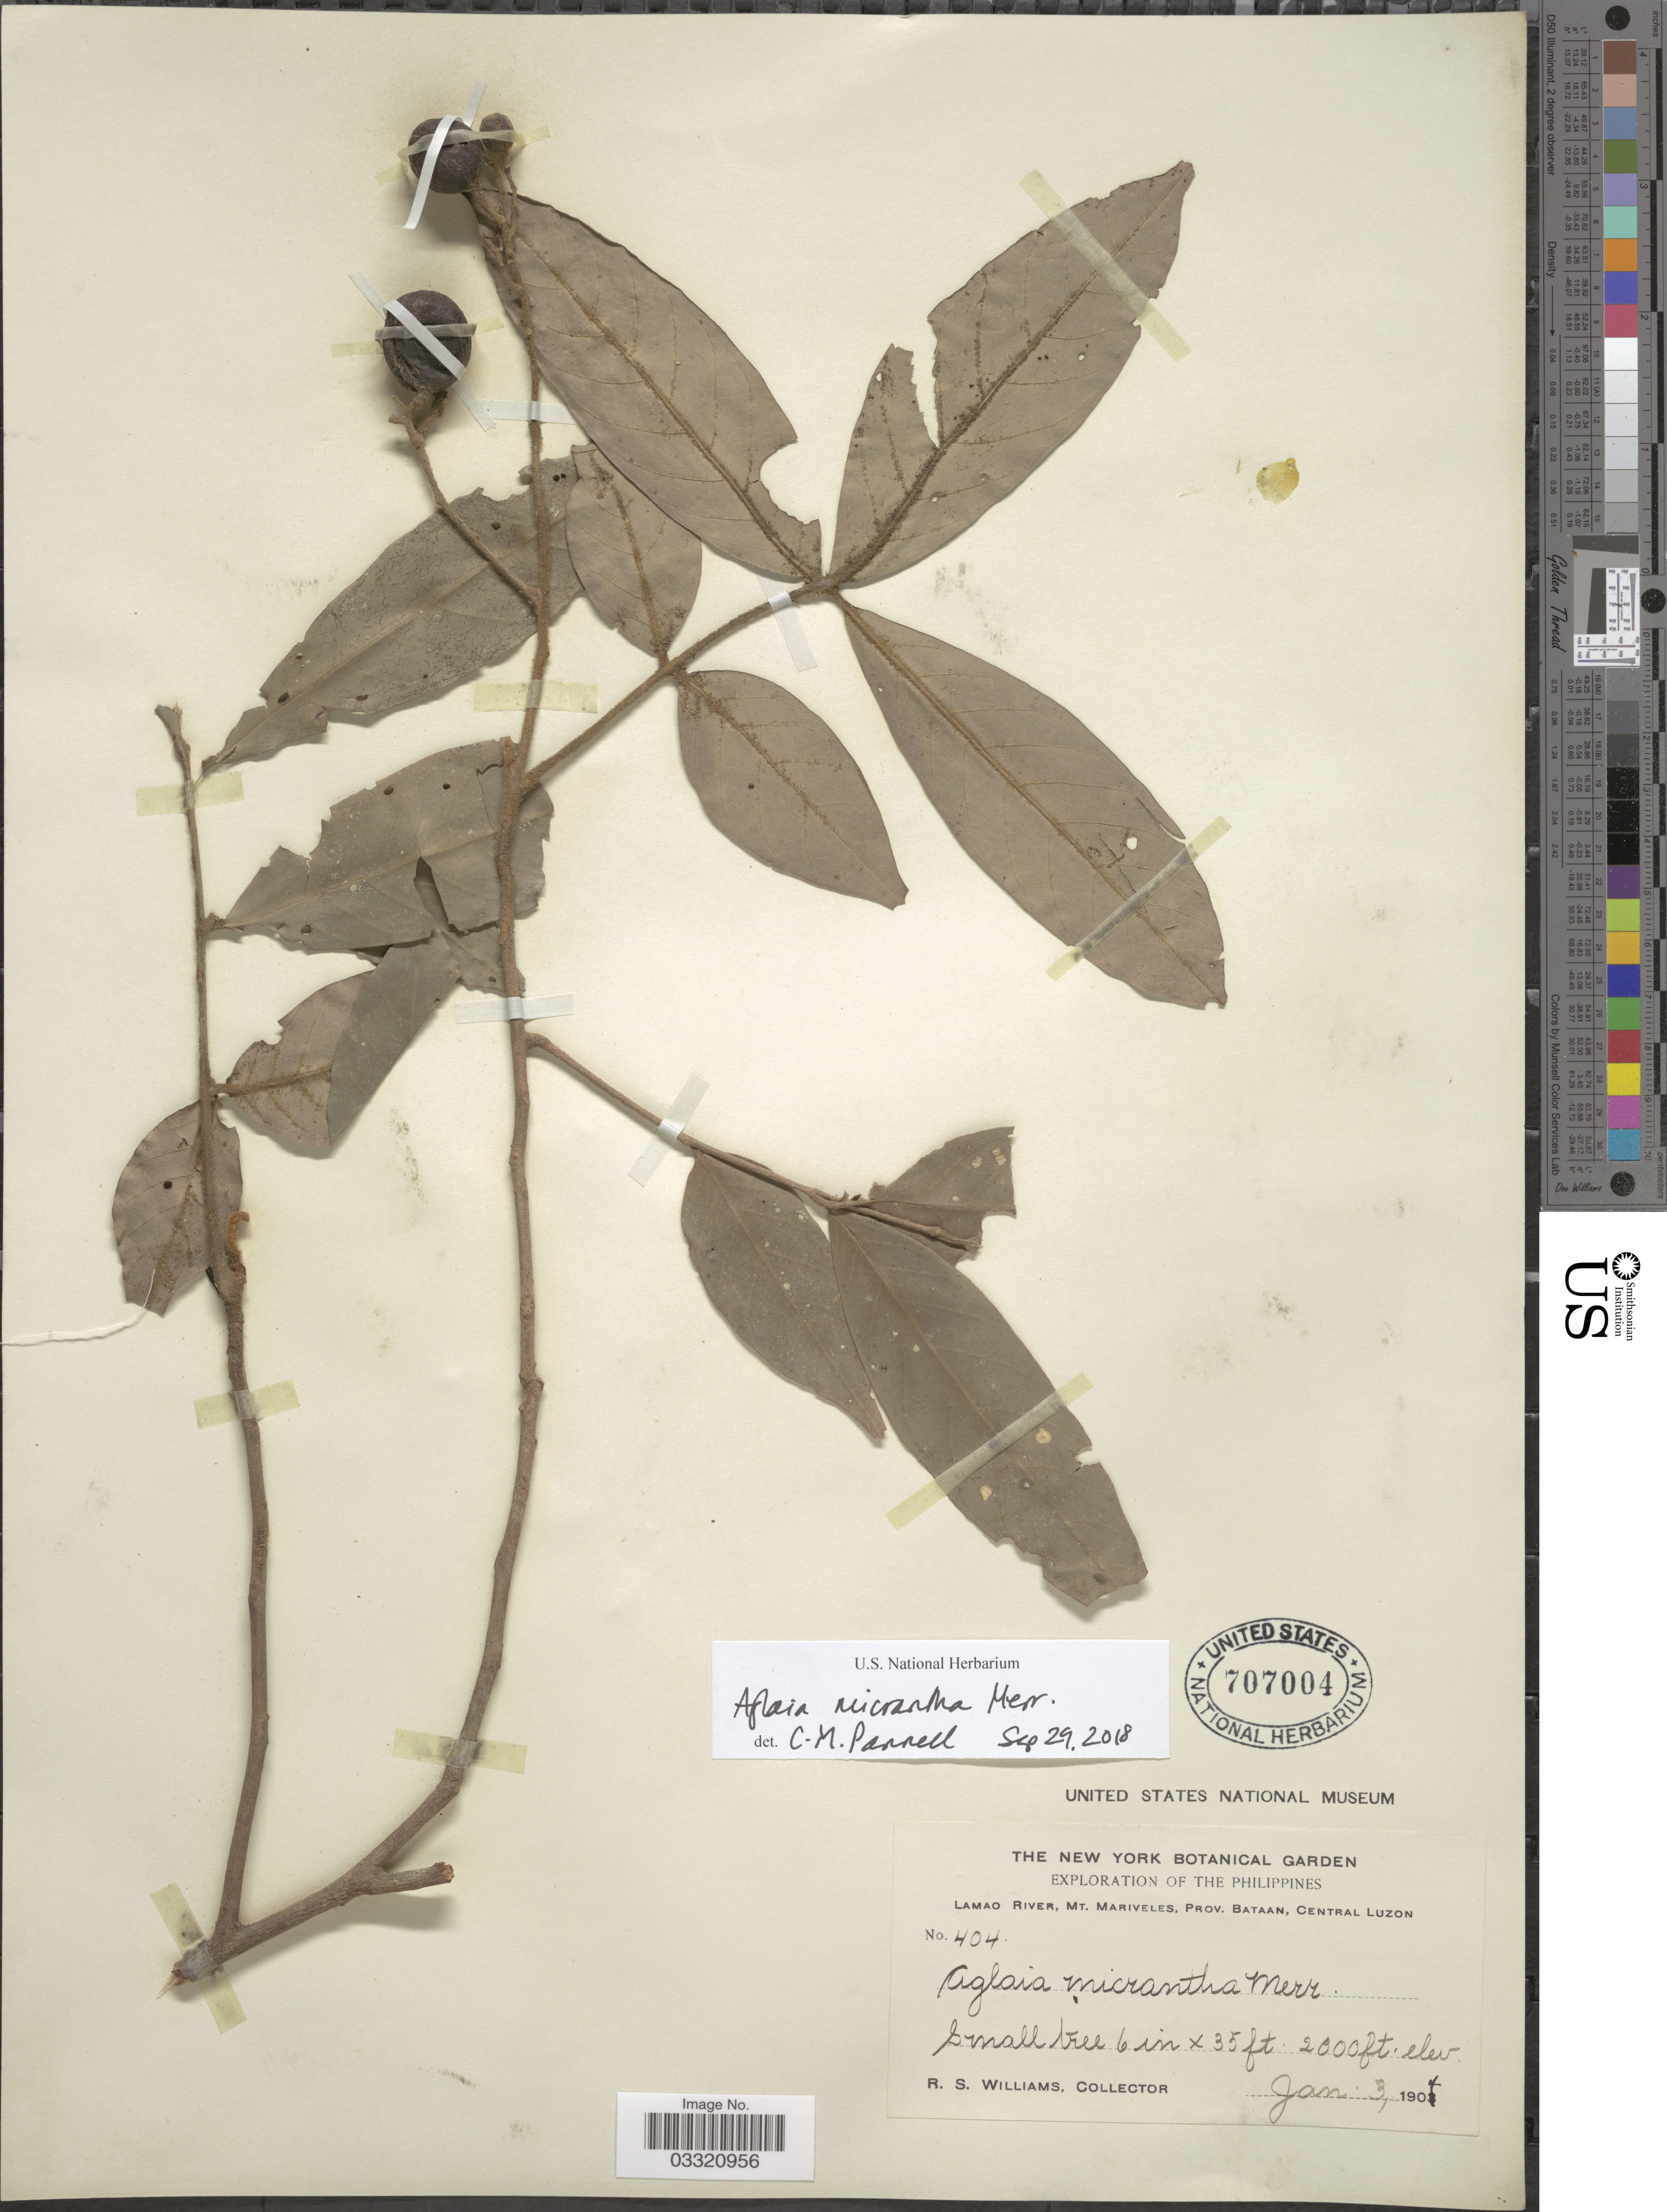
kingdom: Plantae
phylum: Tracheophyta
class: Magnoliopsida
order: Sapindales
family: Meliaceae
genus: Aglaia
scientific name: Aglaia micrantha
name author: Merr.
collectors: R. Wiliams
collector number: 404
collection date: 1904-01-03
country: Philippines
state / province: Central Luzon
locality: Lamao River, Mt. Mariveles, Prov. Bataan.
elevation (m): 610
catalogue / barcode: US 707004